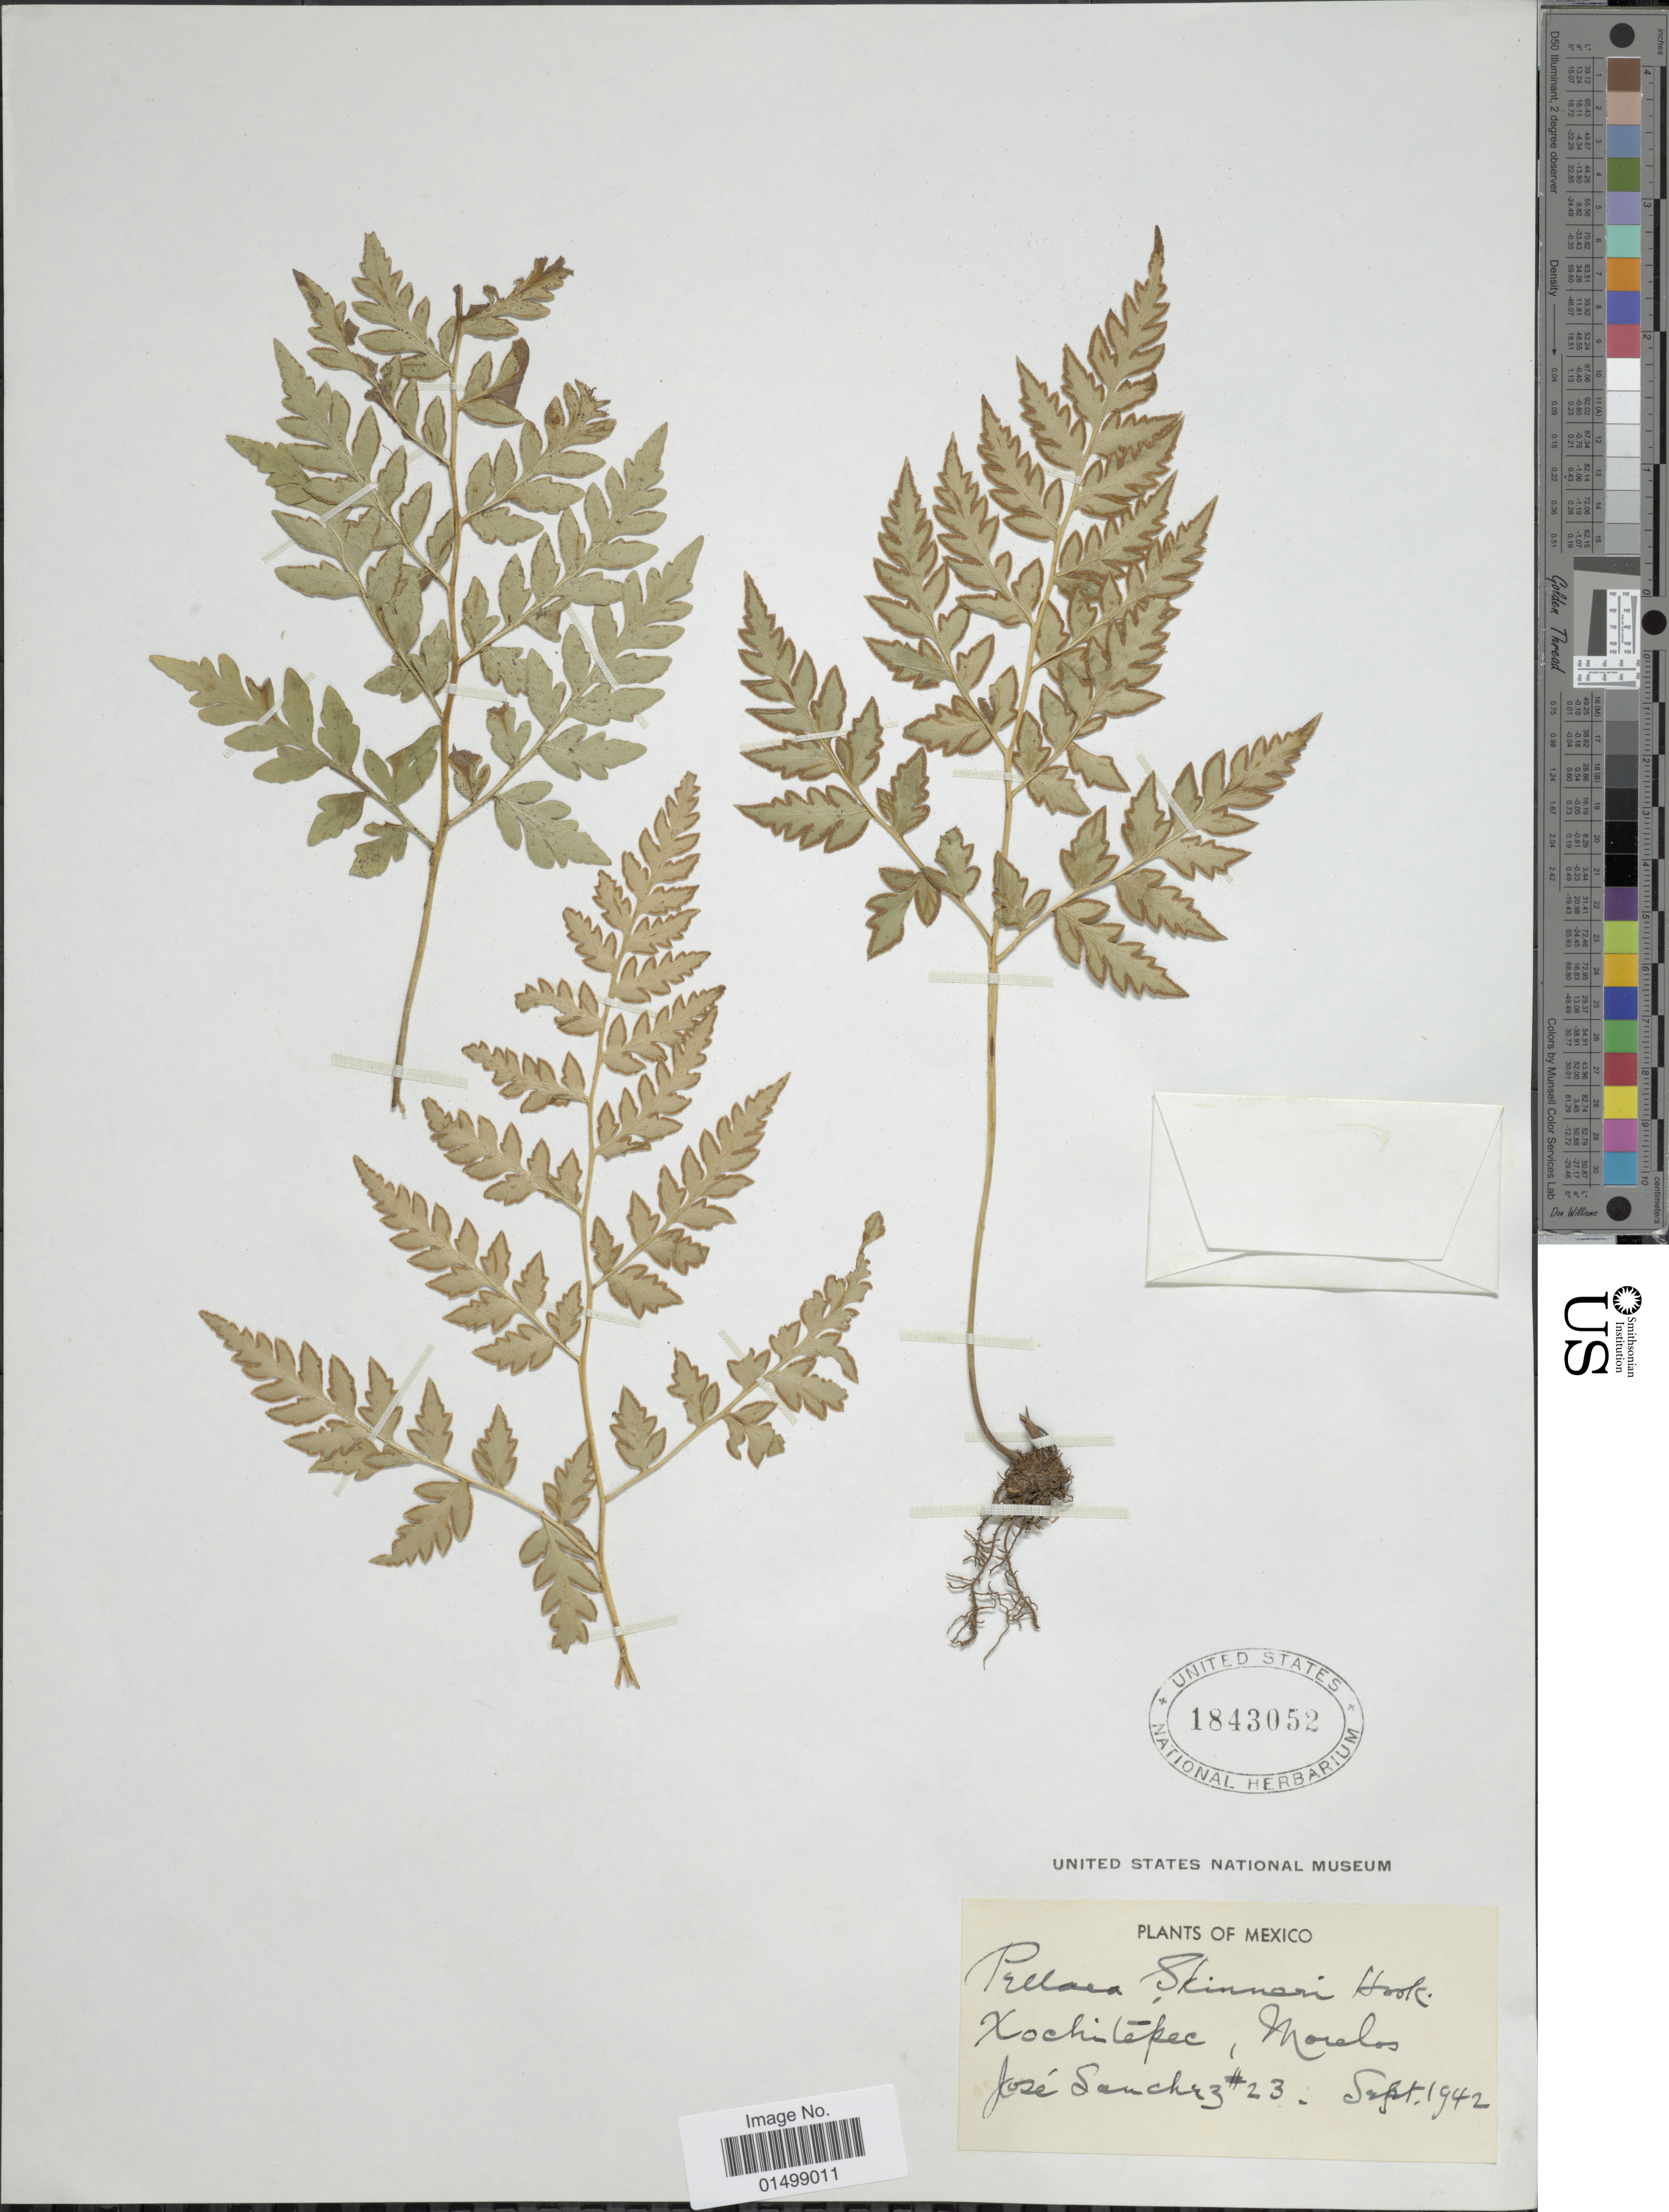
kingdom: Plantae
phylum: Tracheophyta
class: Polypodiopsida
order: Polypodiales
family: Pteridaceae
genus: Cheilanthes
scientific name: Cheilanthes skinneri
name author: (Hook.) T. Moore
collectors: J. Sánchez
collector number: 23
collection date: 1942-09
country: Mexico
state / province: Morelos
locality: Mexico. Xochitepec, Moreles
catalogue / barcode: US 1843052